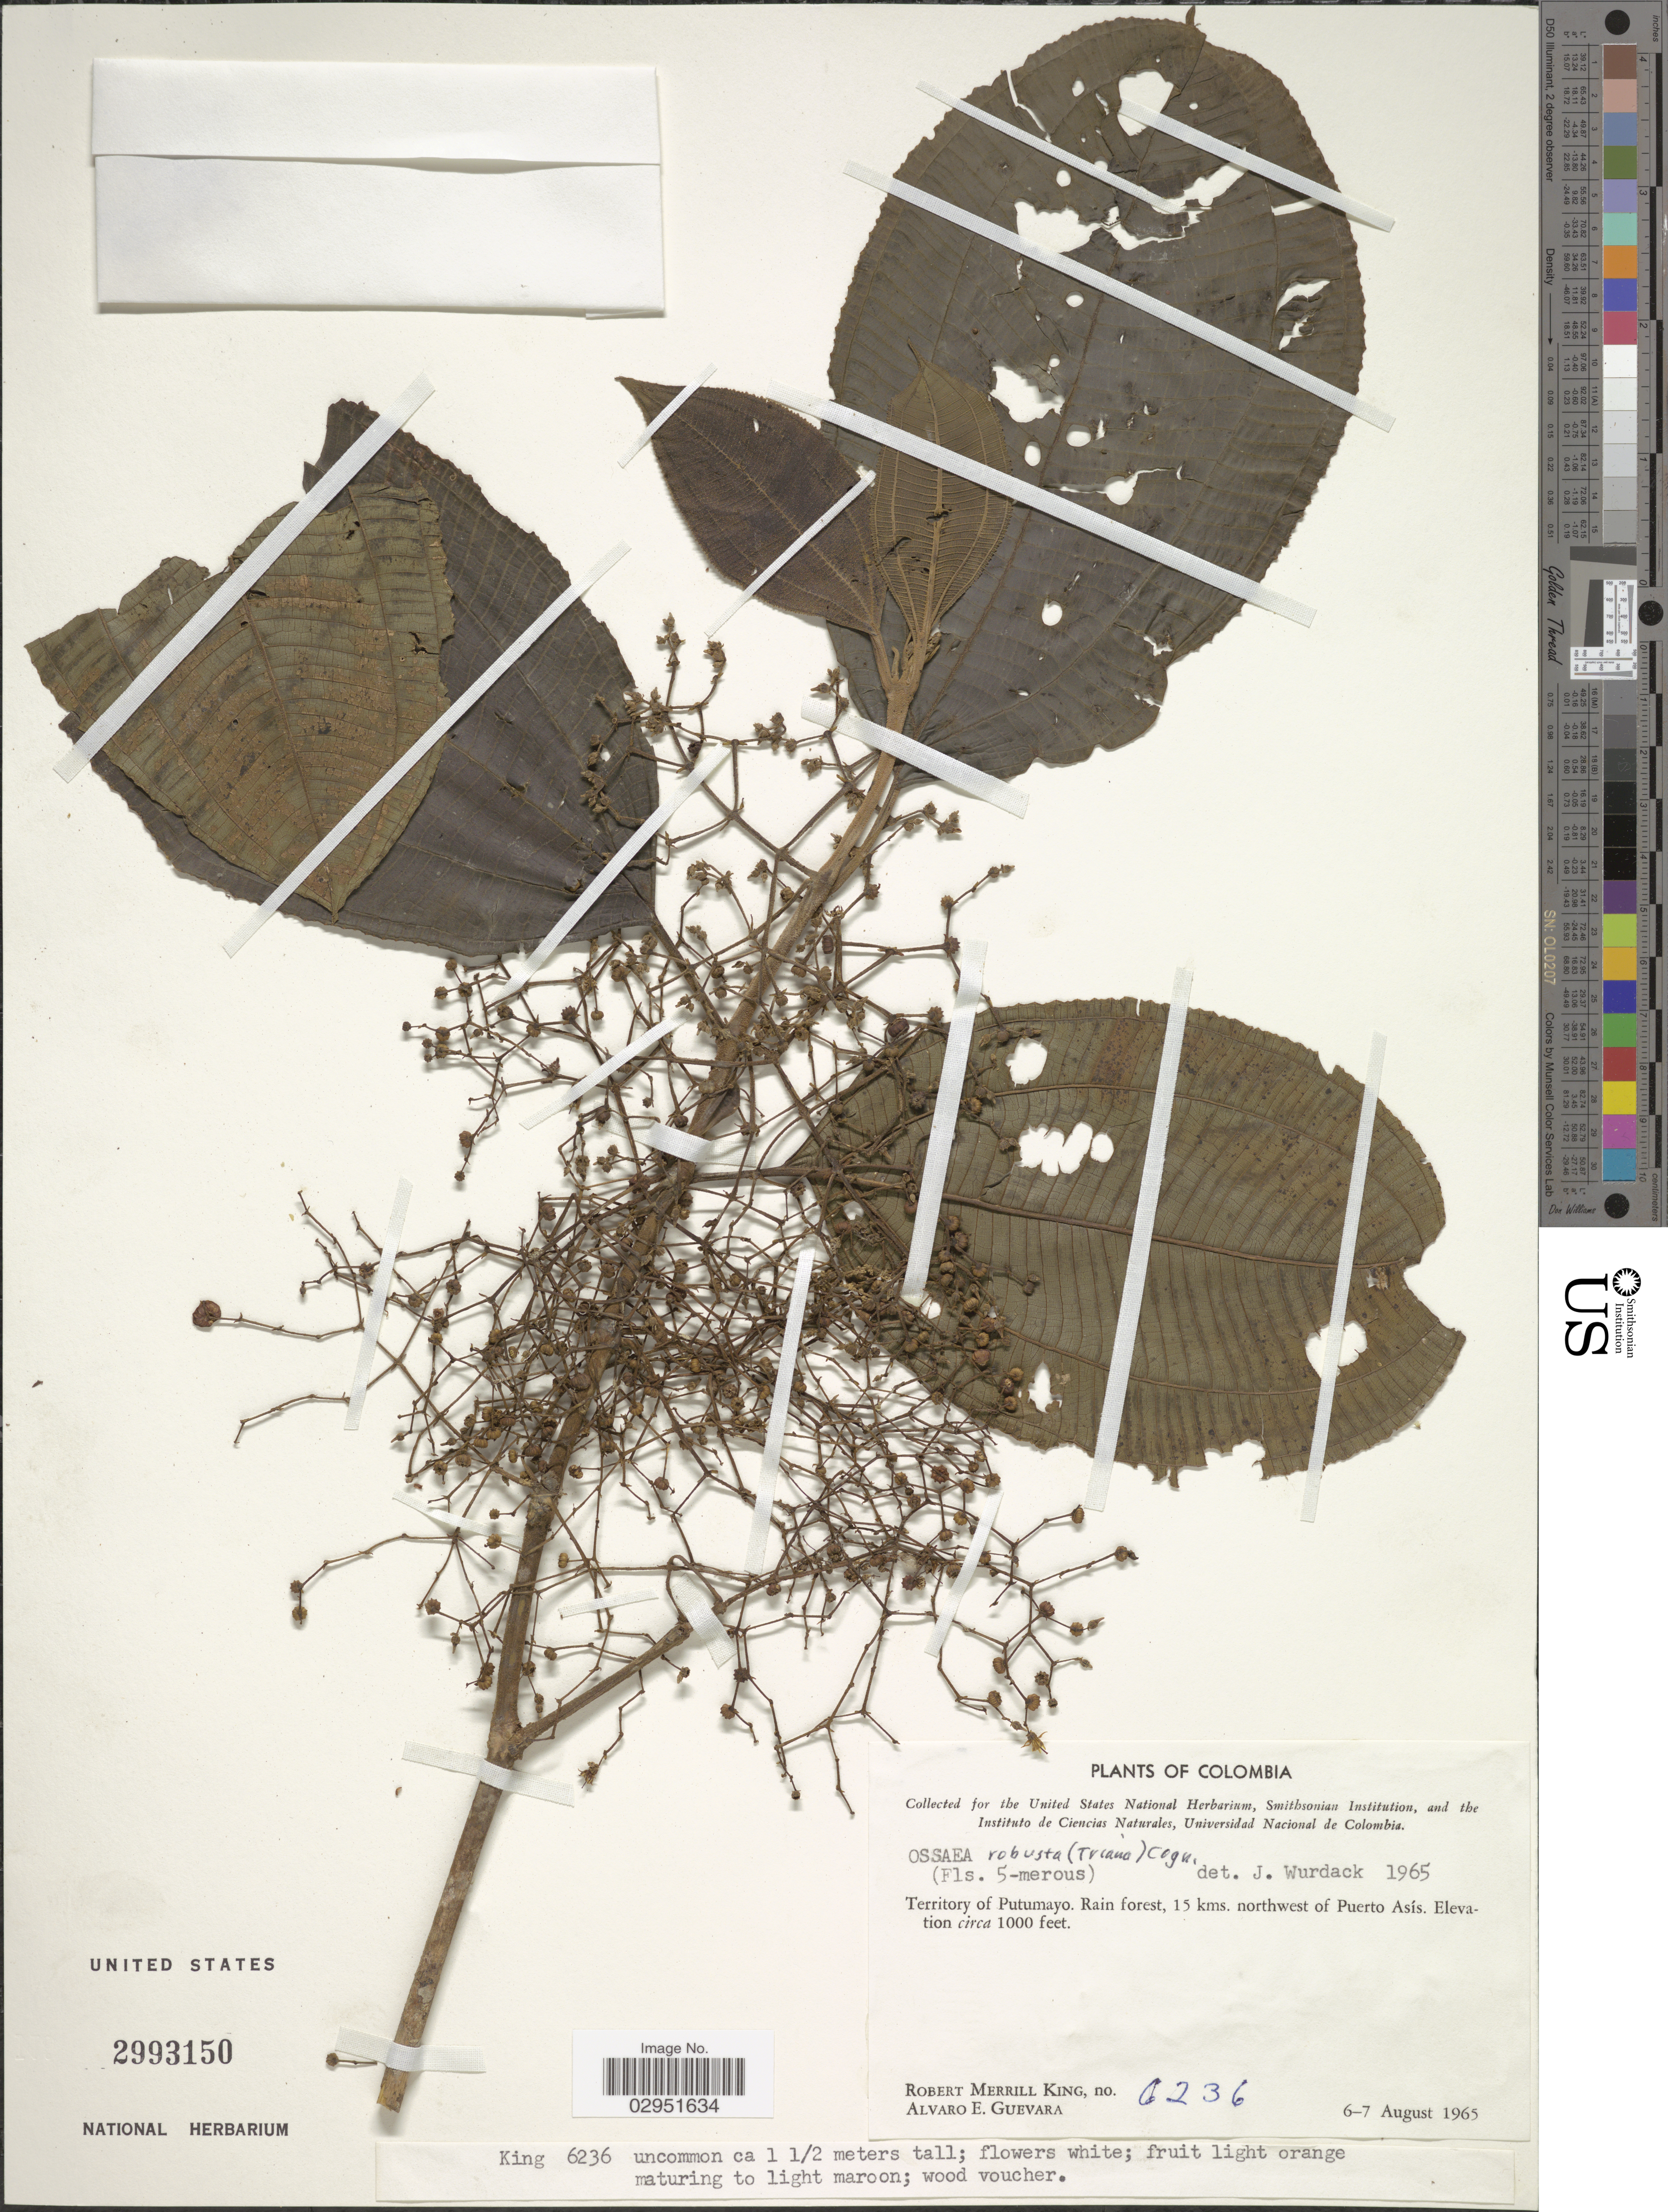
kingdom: Plantae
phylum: Tracheophyta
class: Magnoliopsida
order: Myrtales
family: Melastomataceae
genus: Ossaea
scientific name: Ossaea robusta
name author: Cogn. in DC.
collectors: R. M. King & A. E. Guevara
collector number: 6236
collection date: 1965-08-06/1965-08-07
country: Colombia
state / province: Putumayo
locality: Rain forest, 15 kms. northwest of Puerto Asís.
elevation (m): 305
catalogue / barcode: US 2993150